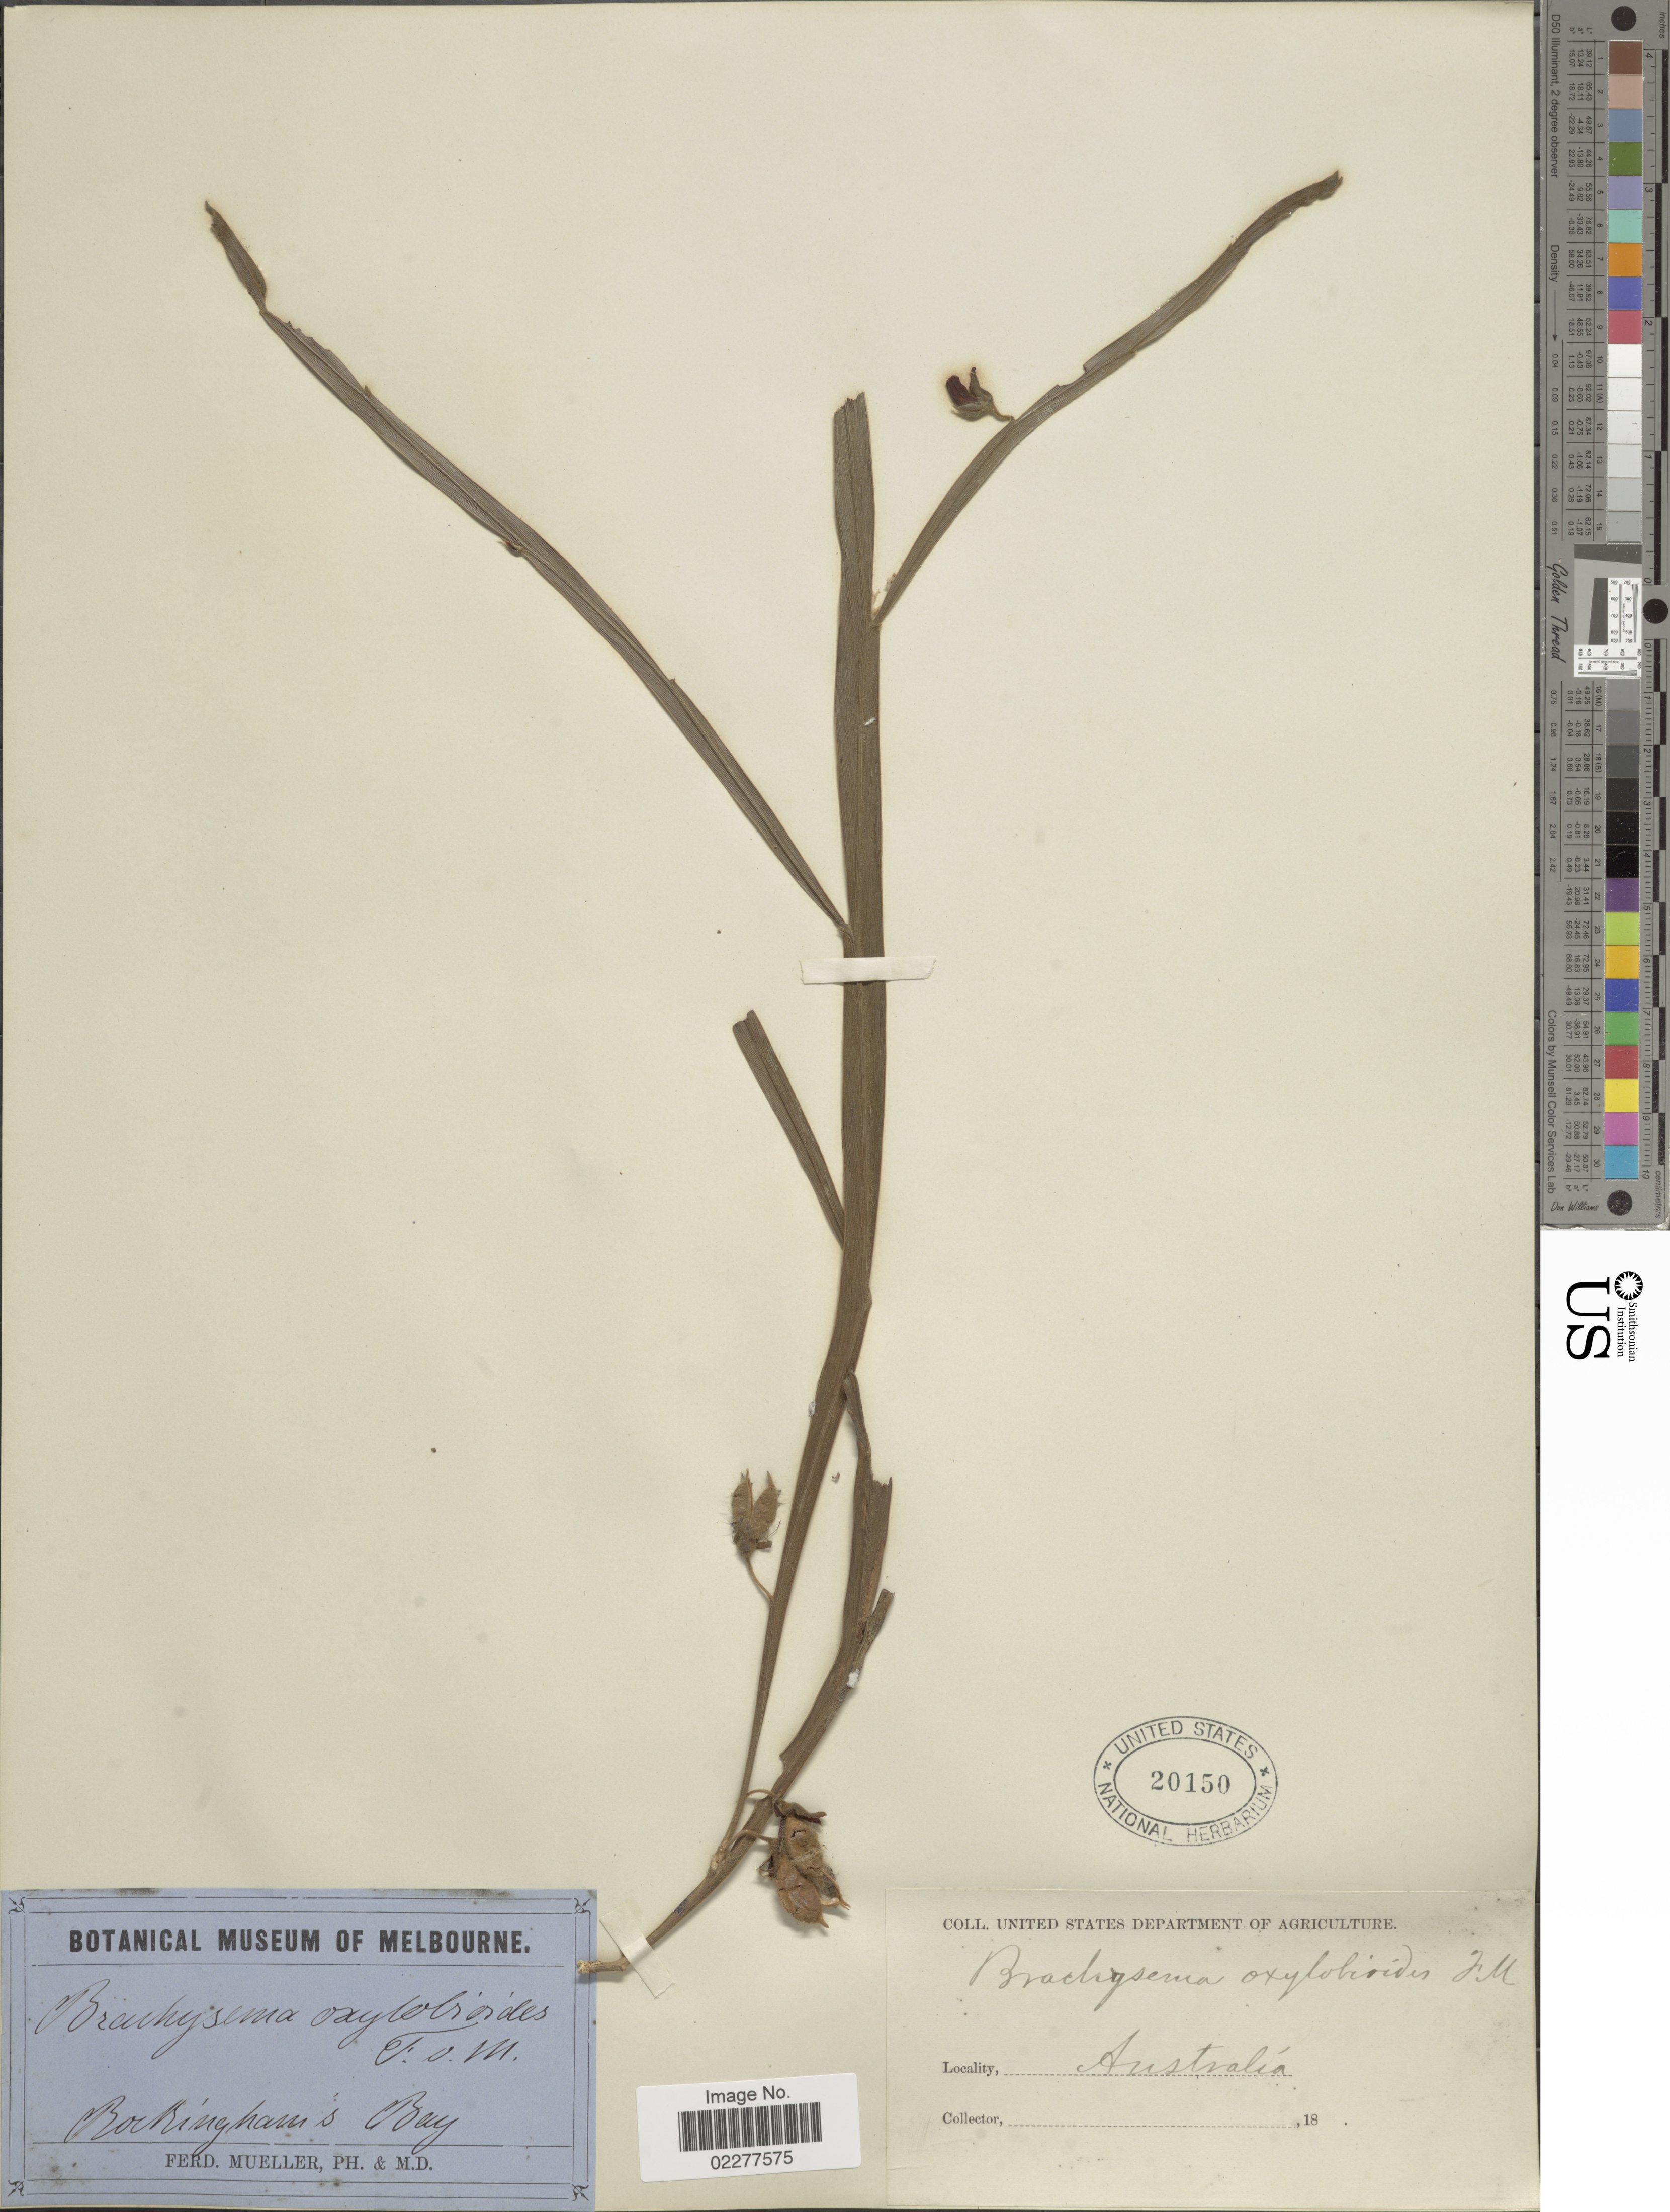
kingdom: Plantae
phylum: Tracheophyta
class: Magnoliopsida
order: Fabales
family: Fabaceae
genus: Leptosema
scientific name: Leptosema oxylobioides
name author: F. Muell.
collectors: F. Mueller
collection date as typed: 18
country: Australia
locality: Rockinghams Bay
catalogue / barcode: US 20150